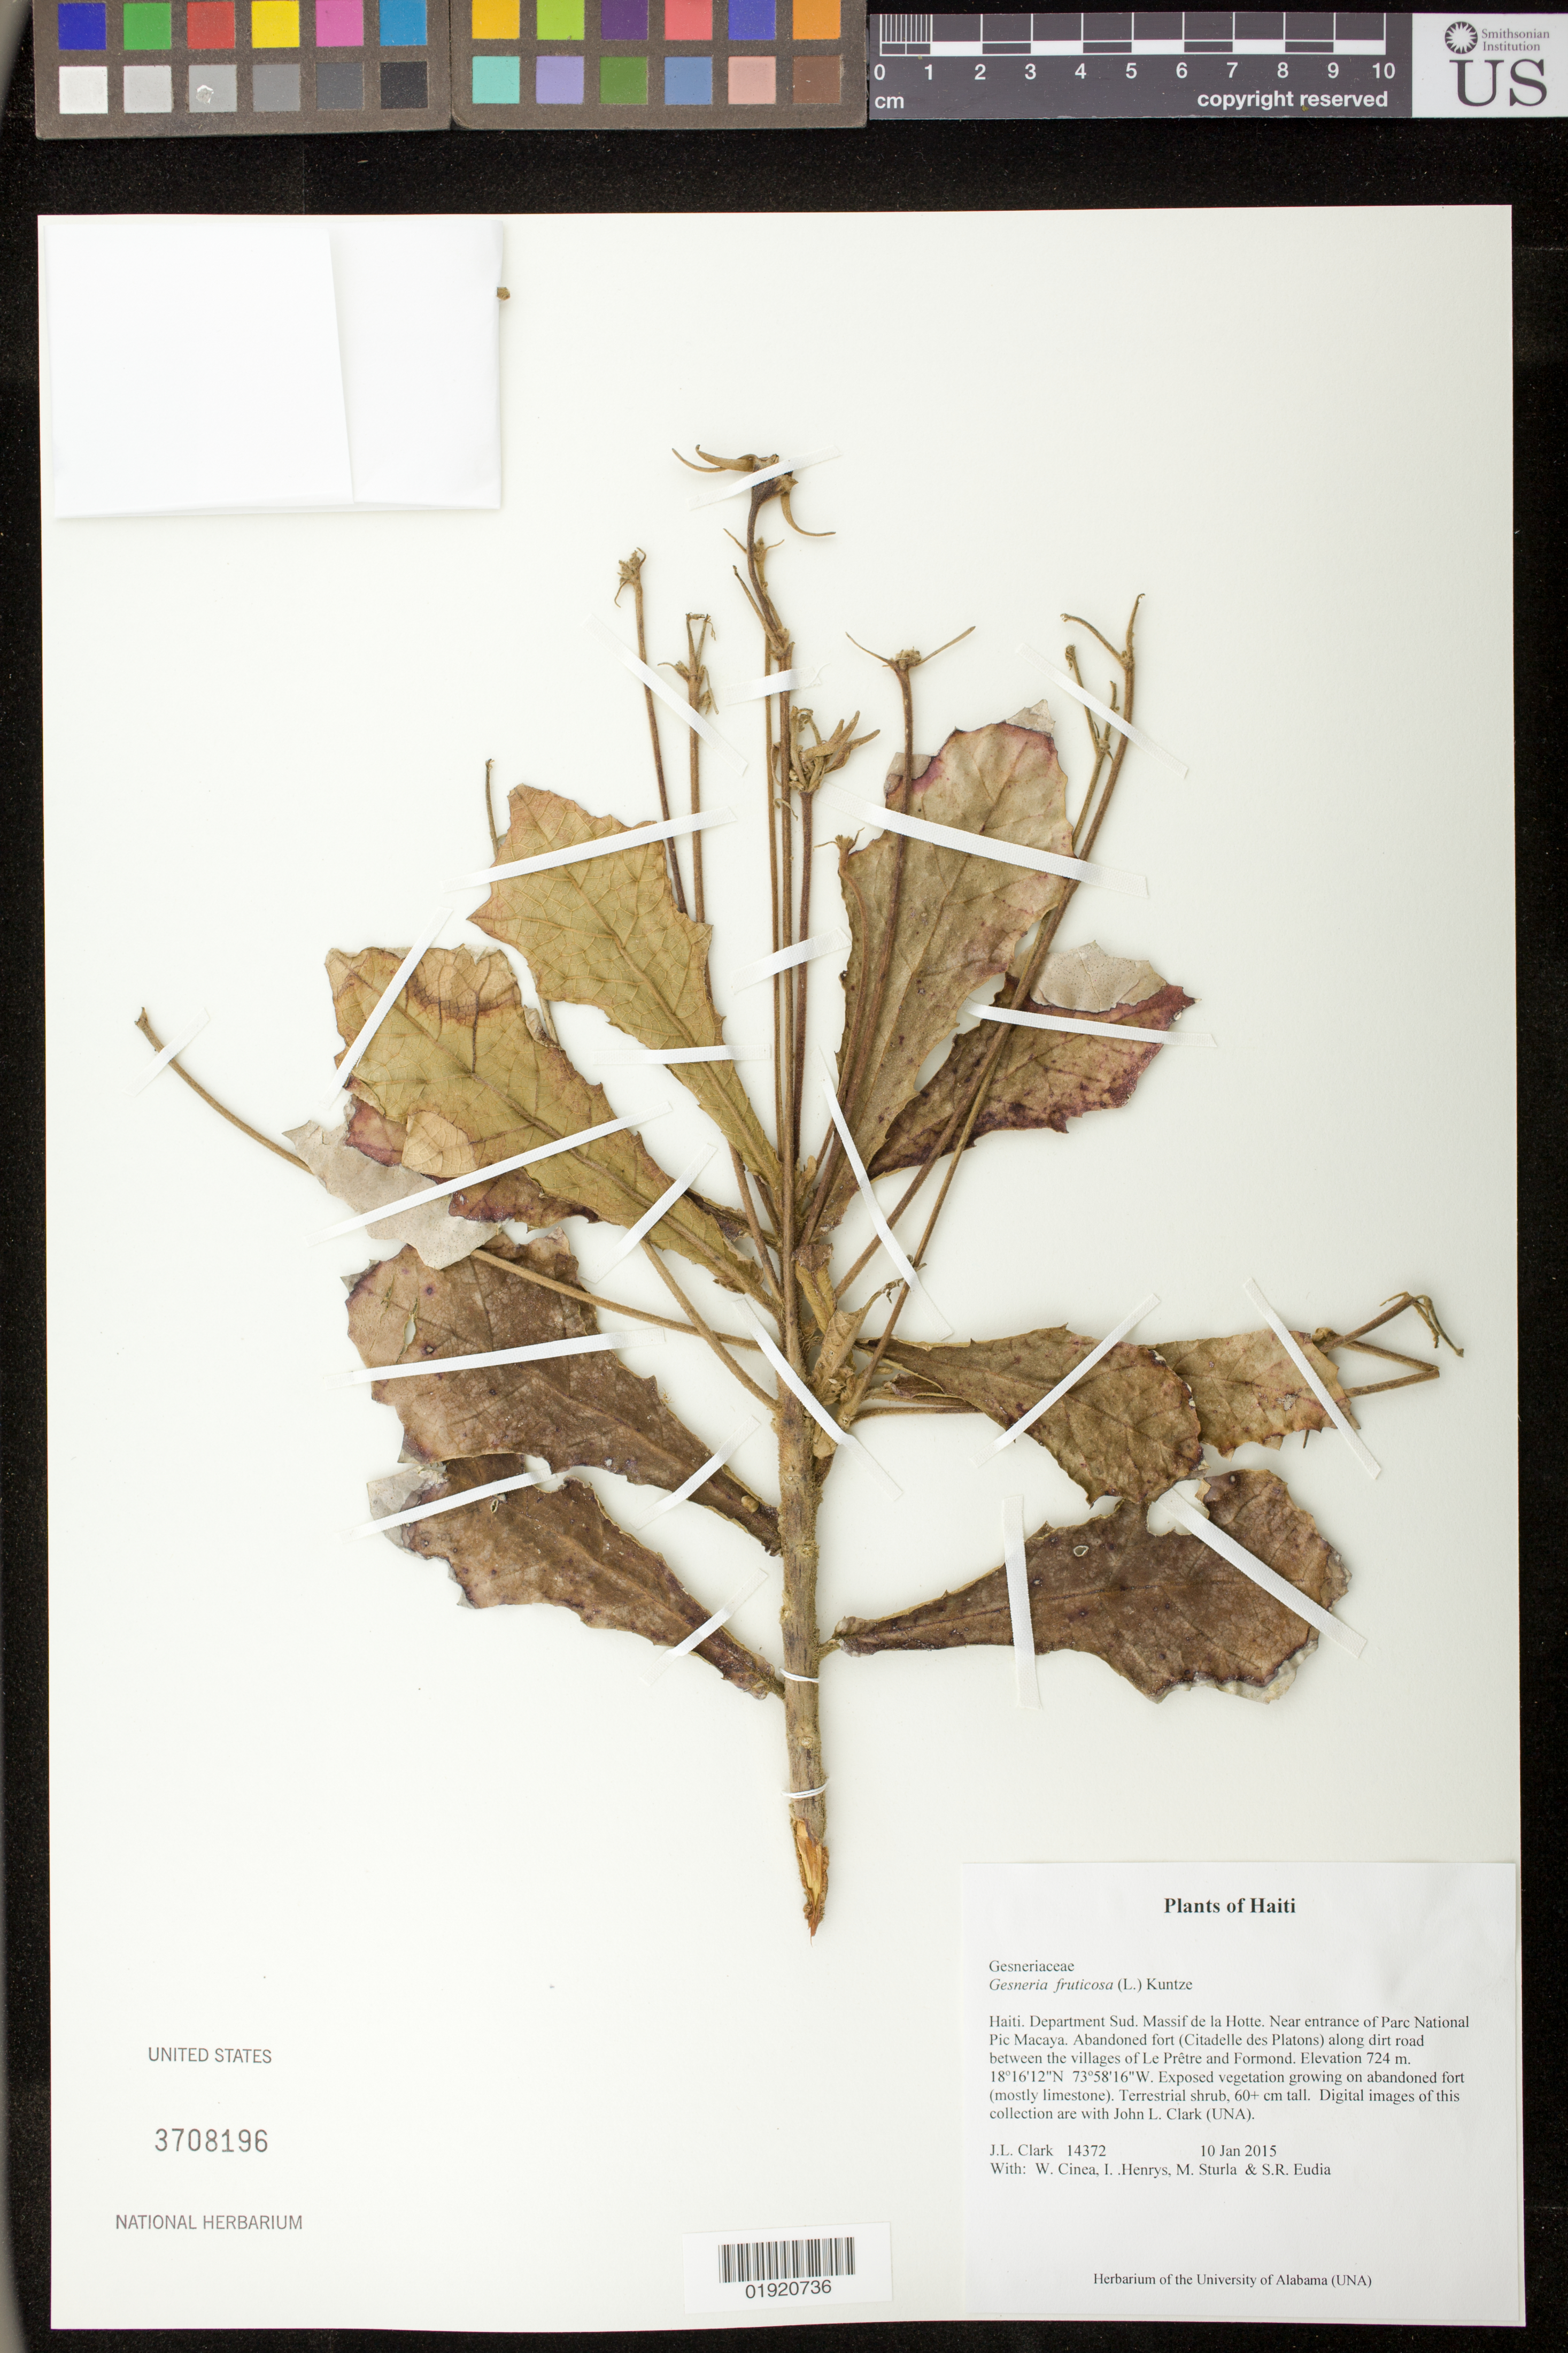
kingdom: Plantae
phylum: Tracheophyta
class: Magnoliopsida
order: Lamiales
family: Gesneriaceae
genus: Gesneria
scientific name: Gesneria fruticosa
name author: (L.) Kuntze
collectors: J. L. Clark, W. Cinea, I. Henrys, M. Sturla & S. Eudia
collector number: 14372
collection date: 2015-01-10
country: Haiti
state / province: Sud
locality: Haiti. Department Sud. Massif de la Hotte. Near entrance of Parc National Pic Macaya. Abandoned fort (Citadelle des Platons) along dirt road between the villages of Le Pretre and Formond.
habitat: Exposed vegetation growing on abandoned fort (mostly limestone).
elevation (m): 724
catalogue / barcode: US 3708196